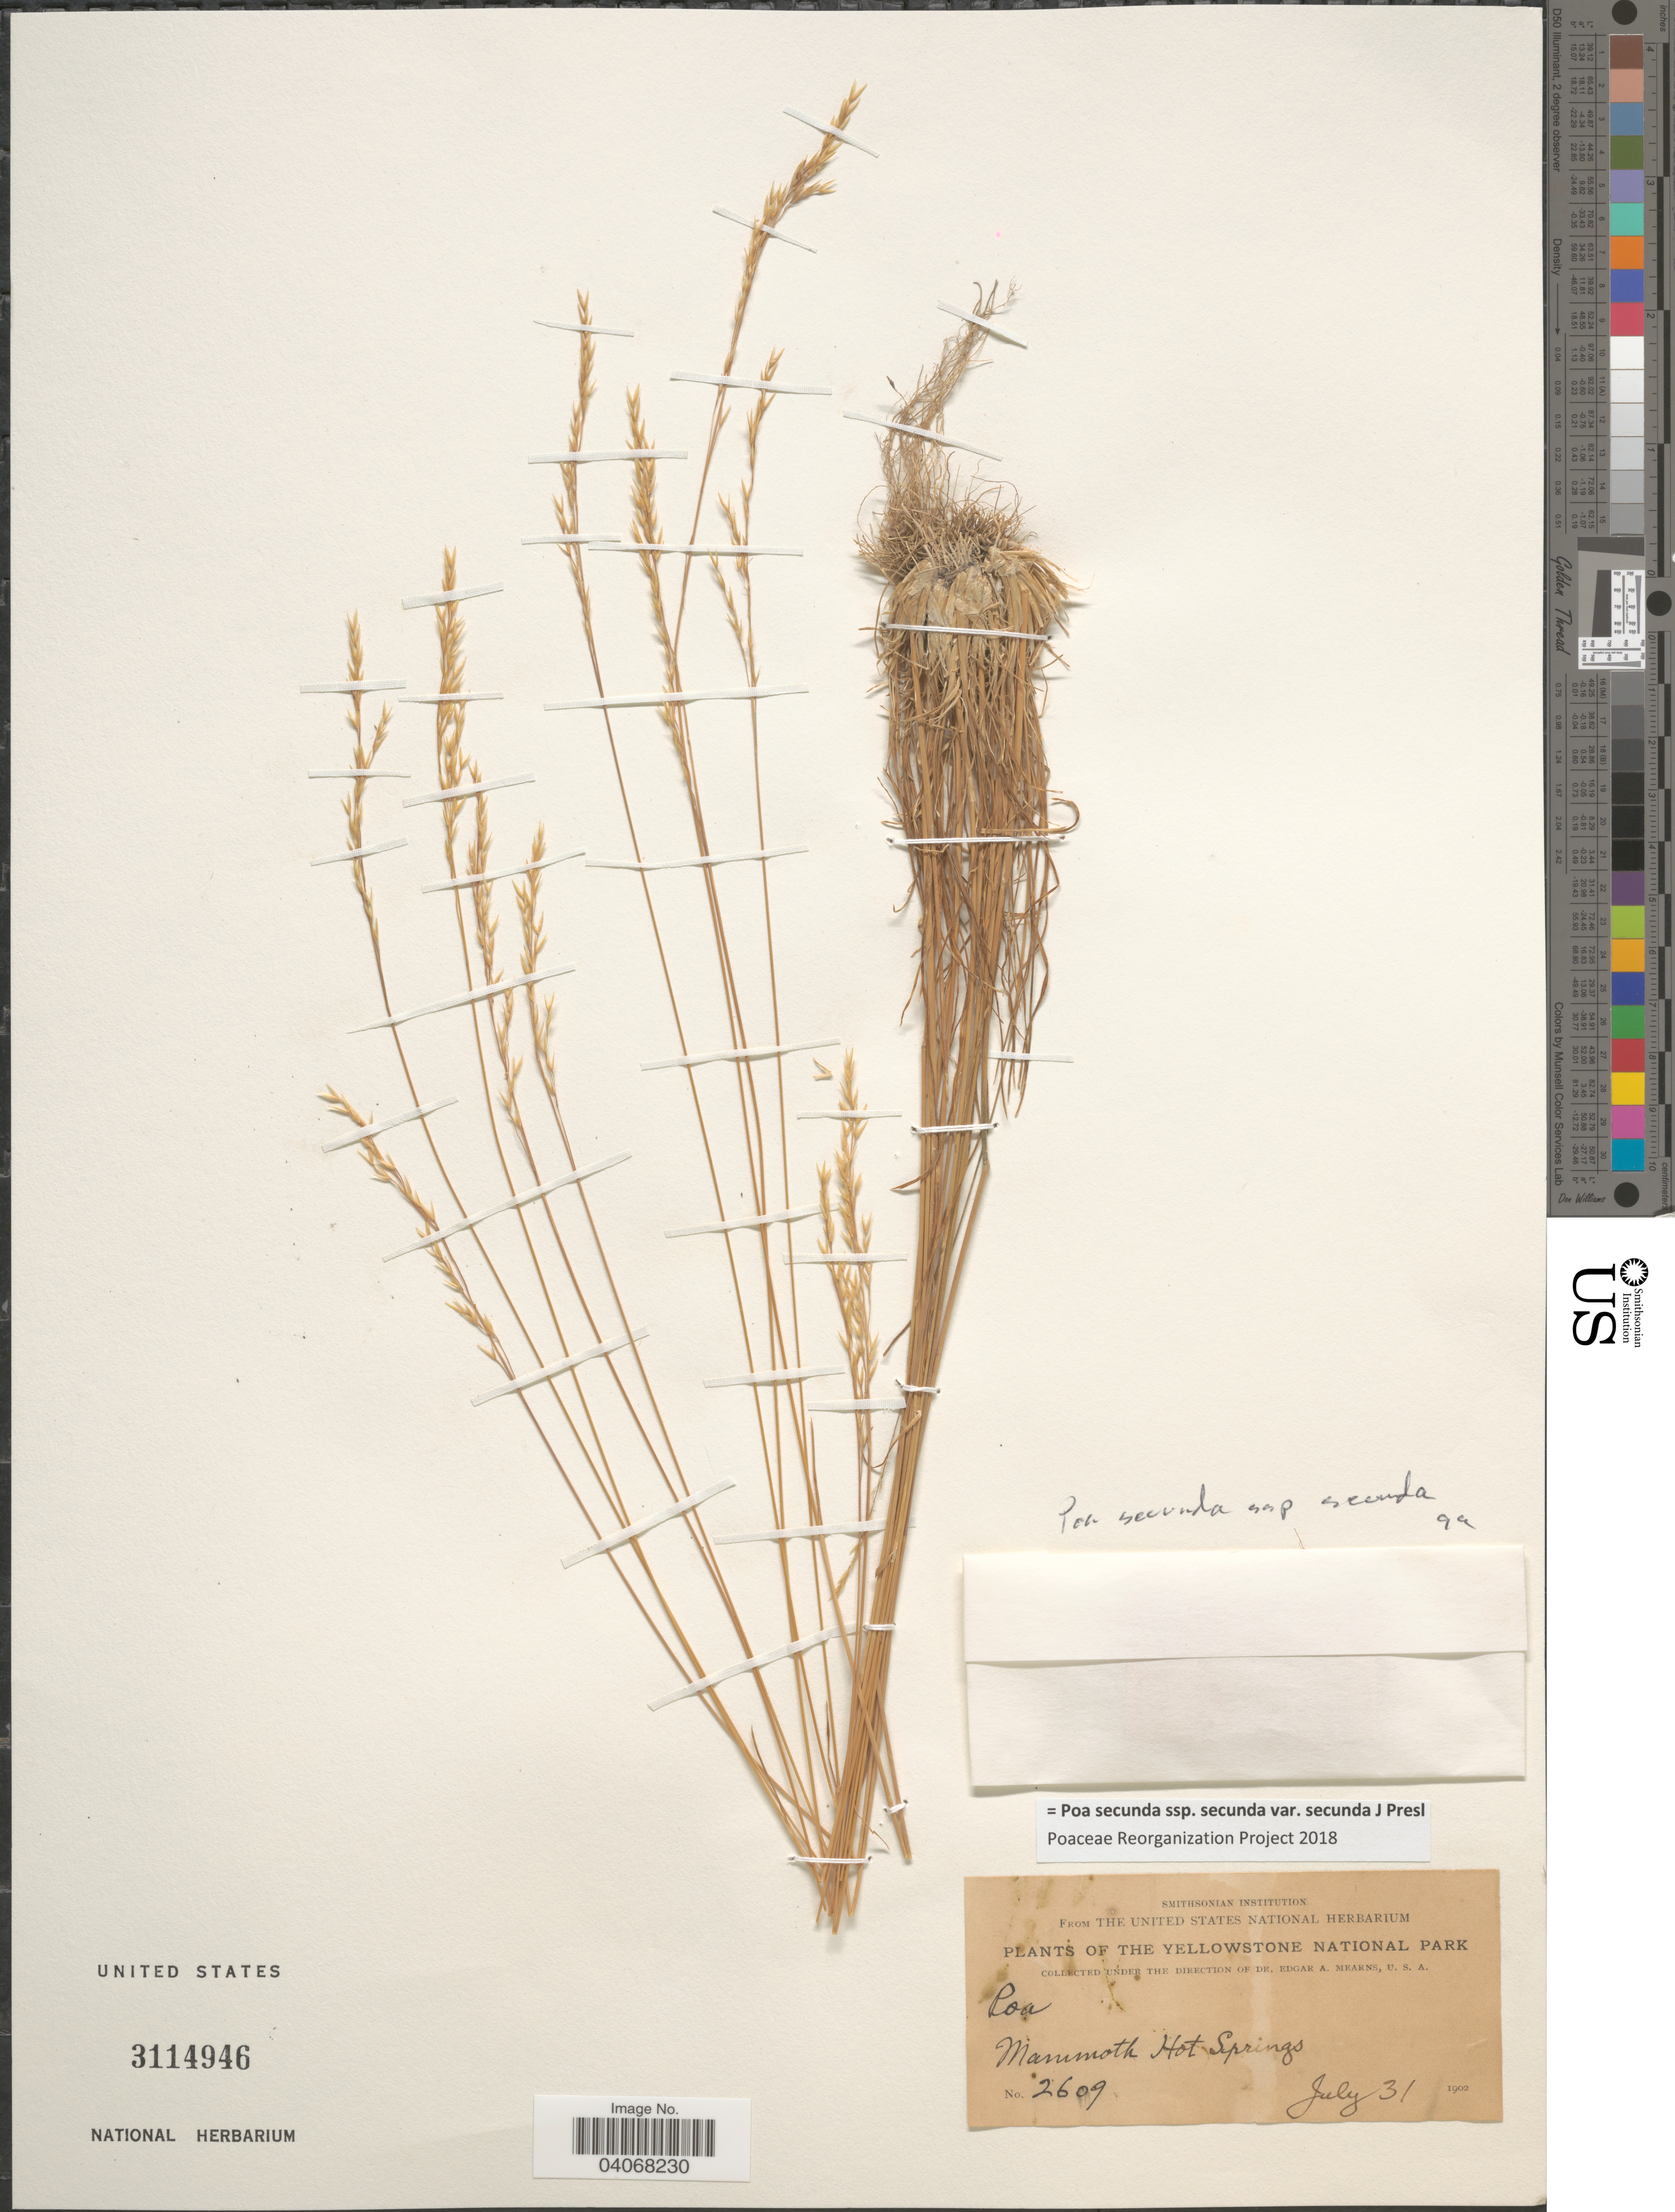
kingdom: Plantae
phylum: Tracheophyta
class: Liliopsida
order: Poales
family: Poaceae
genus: Poa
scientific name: Poa secunda subsp. secunda var. secunda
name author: J. Presl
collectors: E. A. Mearns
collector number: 2609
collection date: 1902-07-31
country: United States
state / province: Wyoming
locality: The Yellowstone National Park. Mammoth Hot Springs.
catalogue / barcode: US 3114946